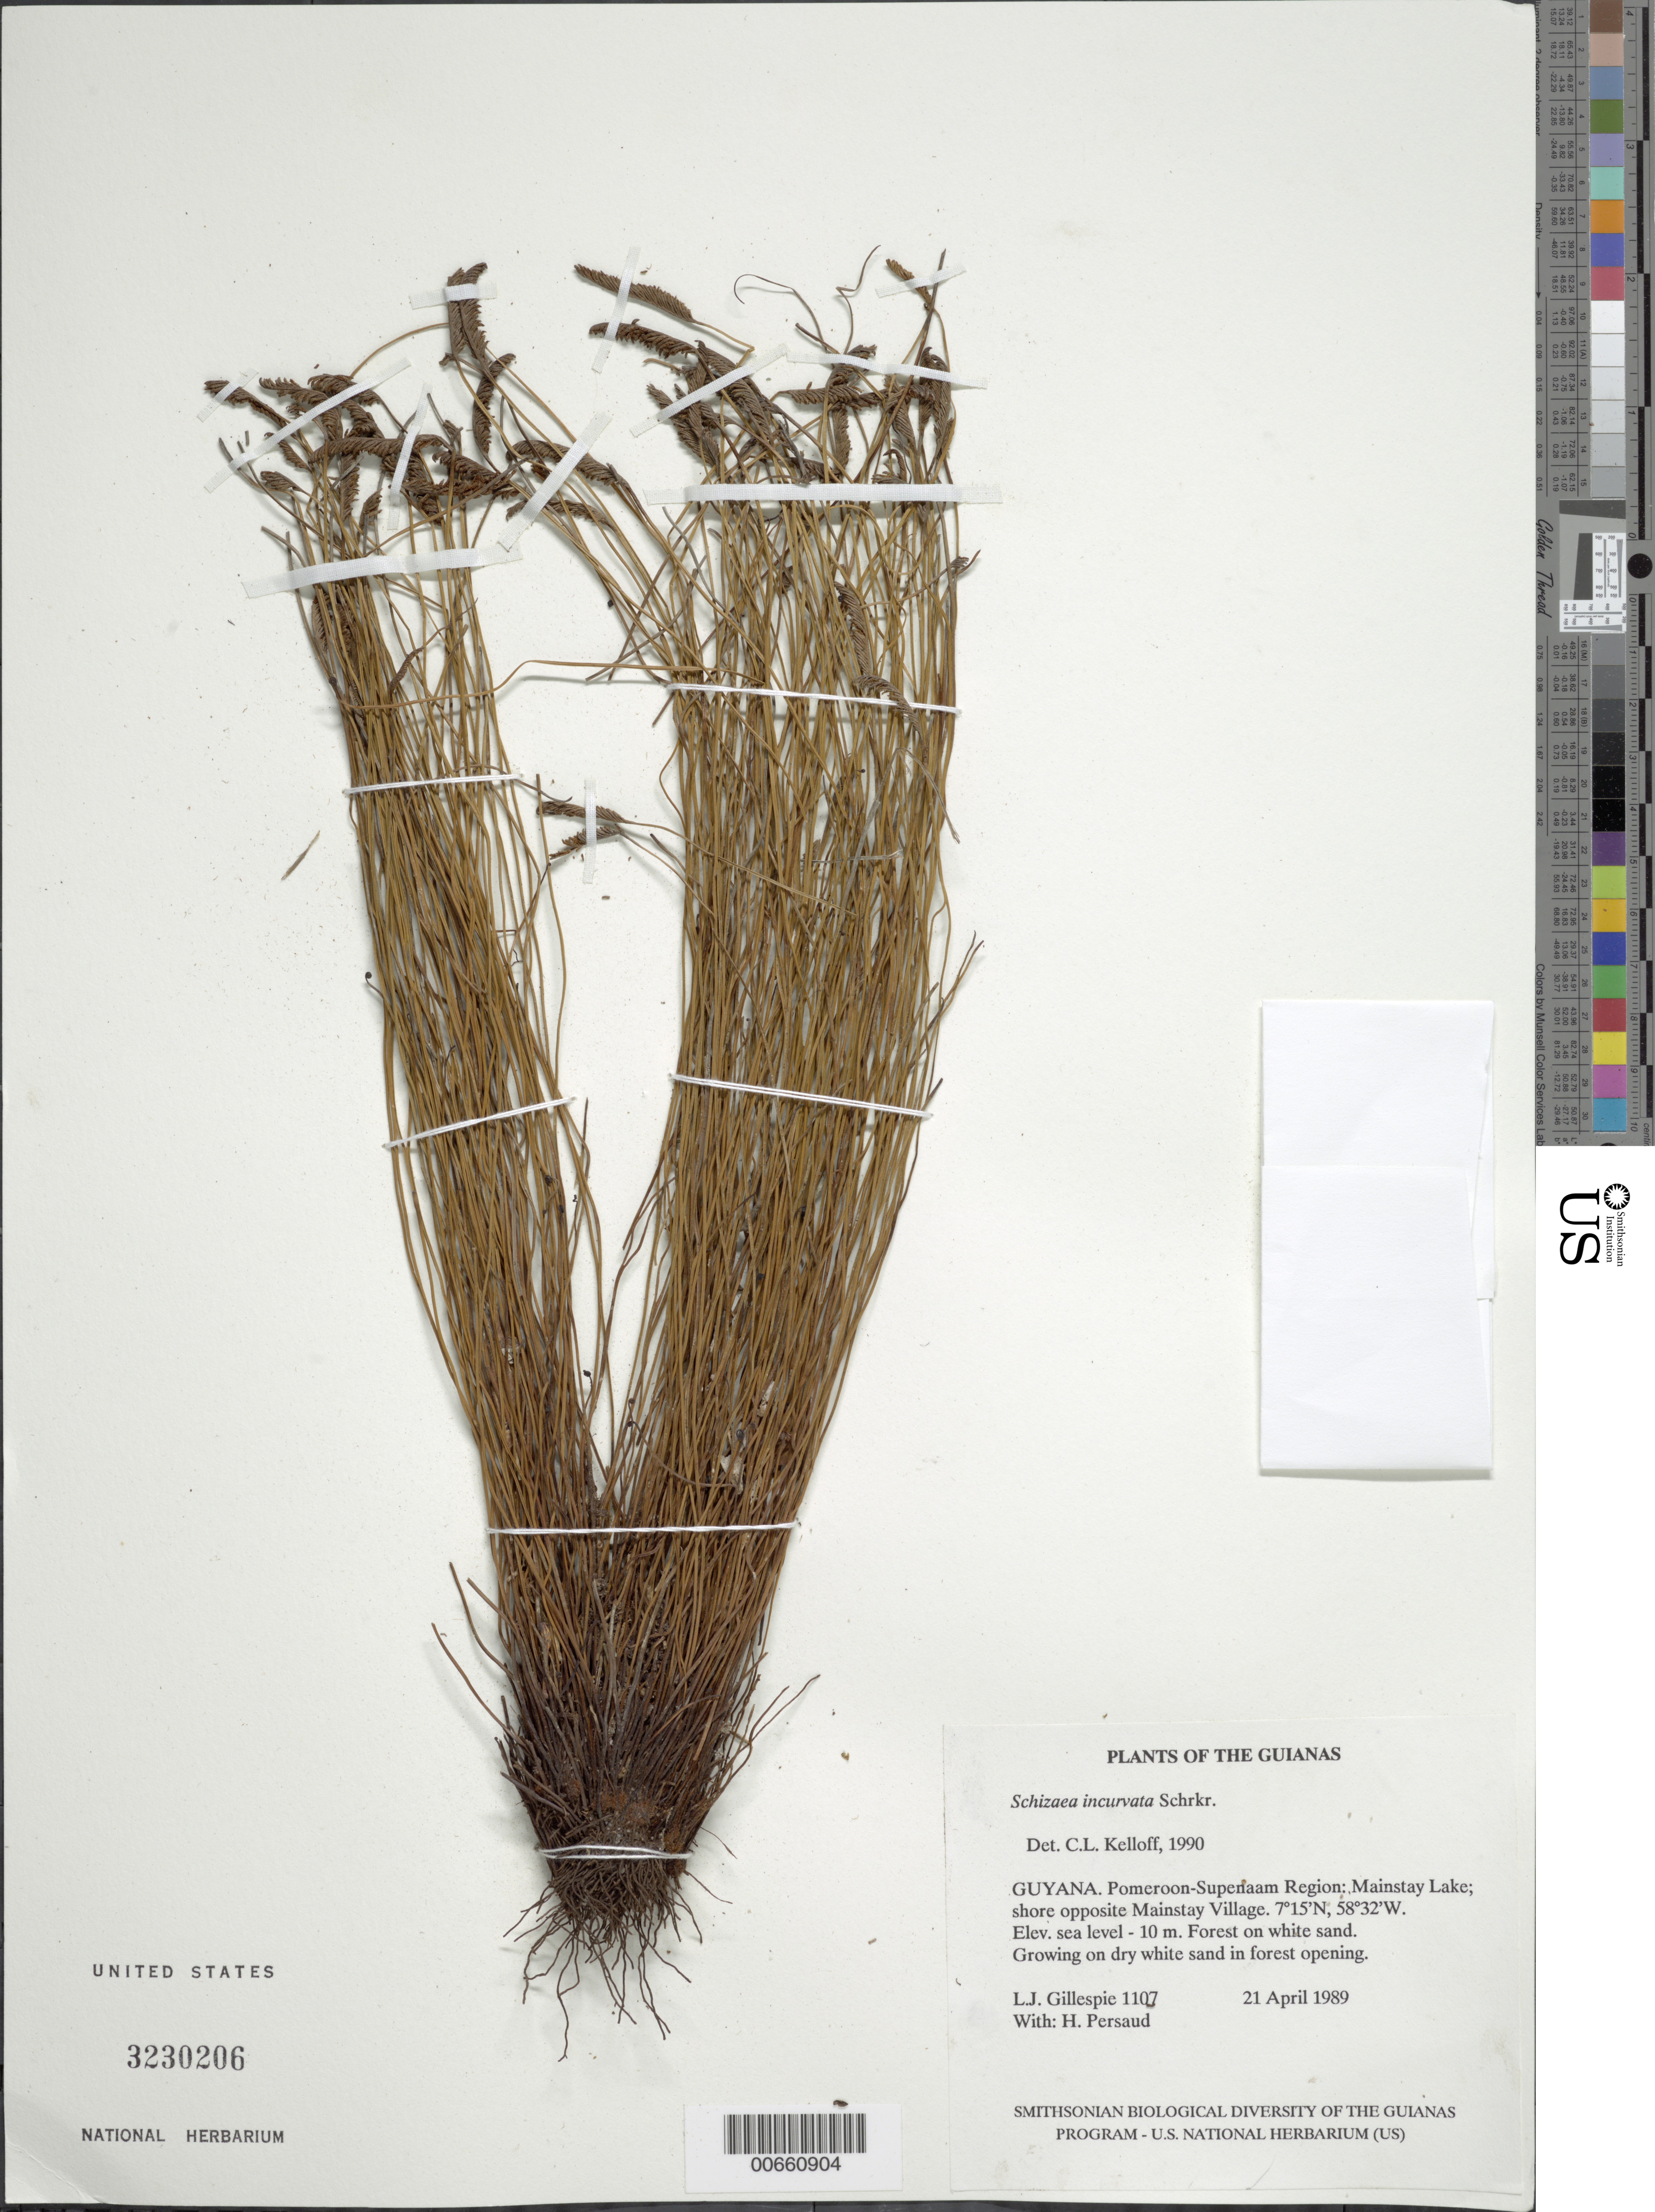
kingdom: Plantae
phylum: Tracheophyta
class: Polypodiopsida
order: Schizaeales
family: Schizaeaceae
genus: Schizaea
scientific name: Schizaea incurvata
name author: Schkuhr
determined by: Kelloff, Carol L., (US), Smithsonian Institution - National Museum of Natural History (UNITED STATES)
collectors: L. J. Gillespie & H. Persaud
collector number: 1107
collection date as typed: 21 April 1989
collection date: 1989-04-21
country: Guyana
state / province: Pomeroon-Supenaam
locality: Mainstay Lake; shore opposite Mainstay Village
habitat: Forest on white sand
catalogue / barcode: US 3230206